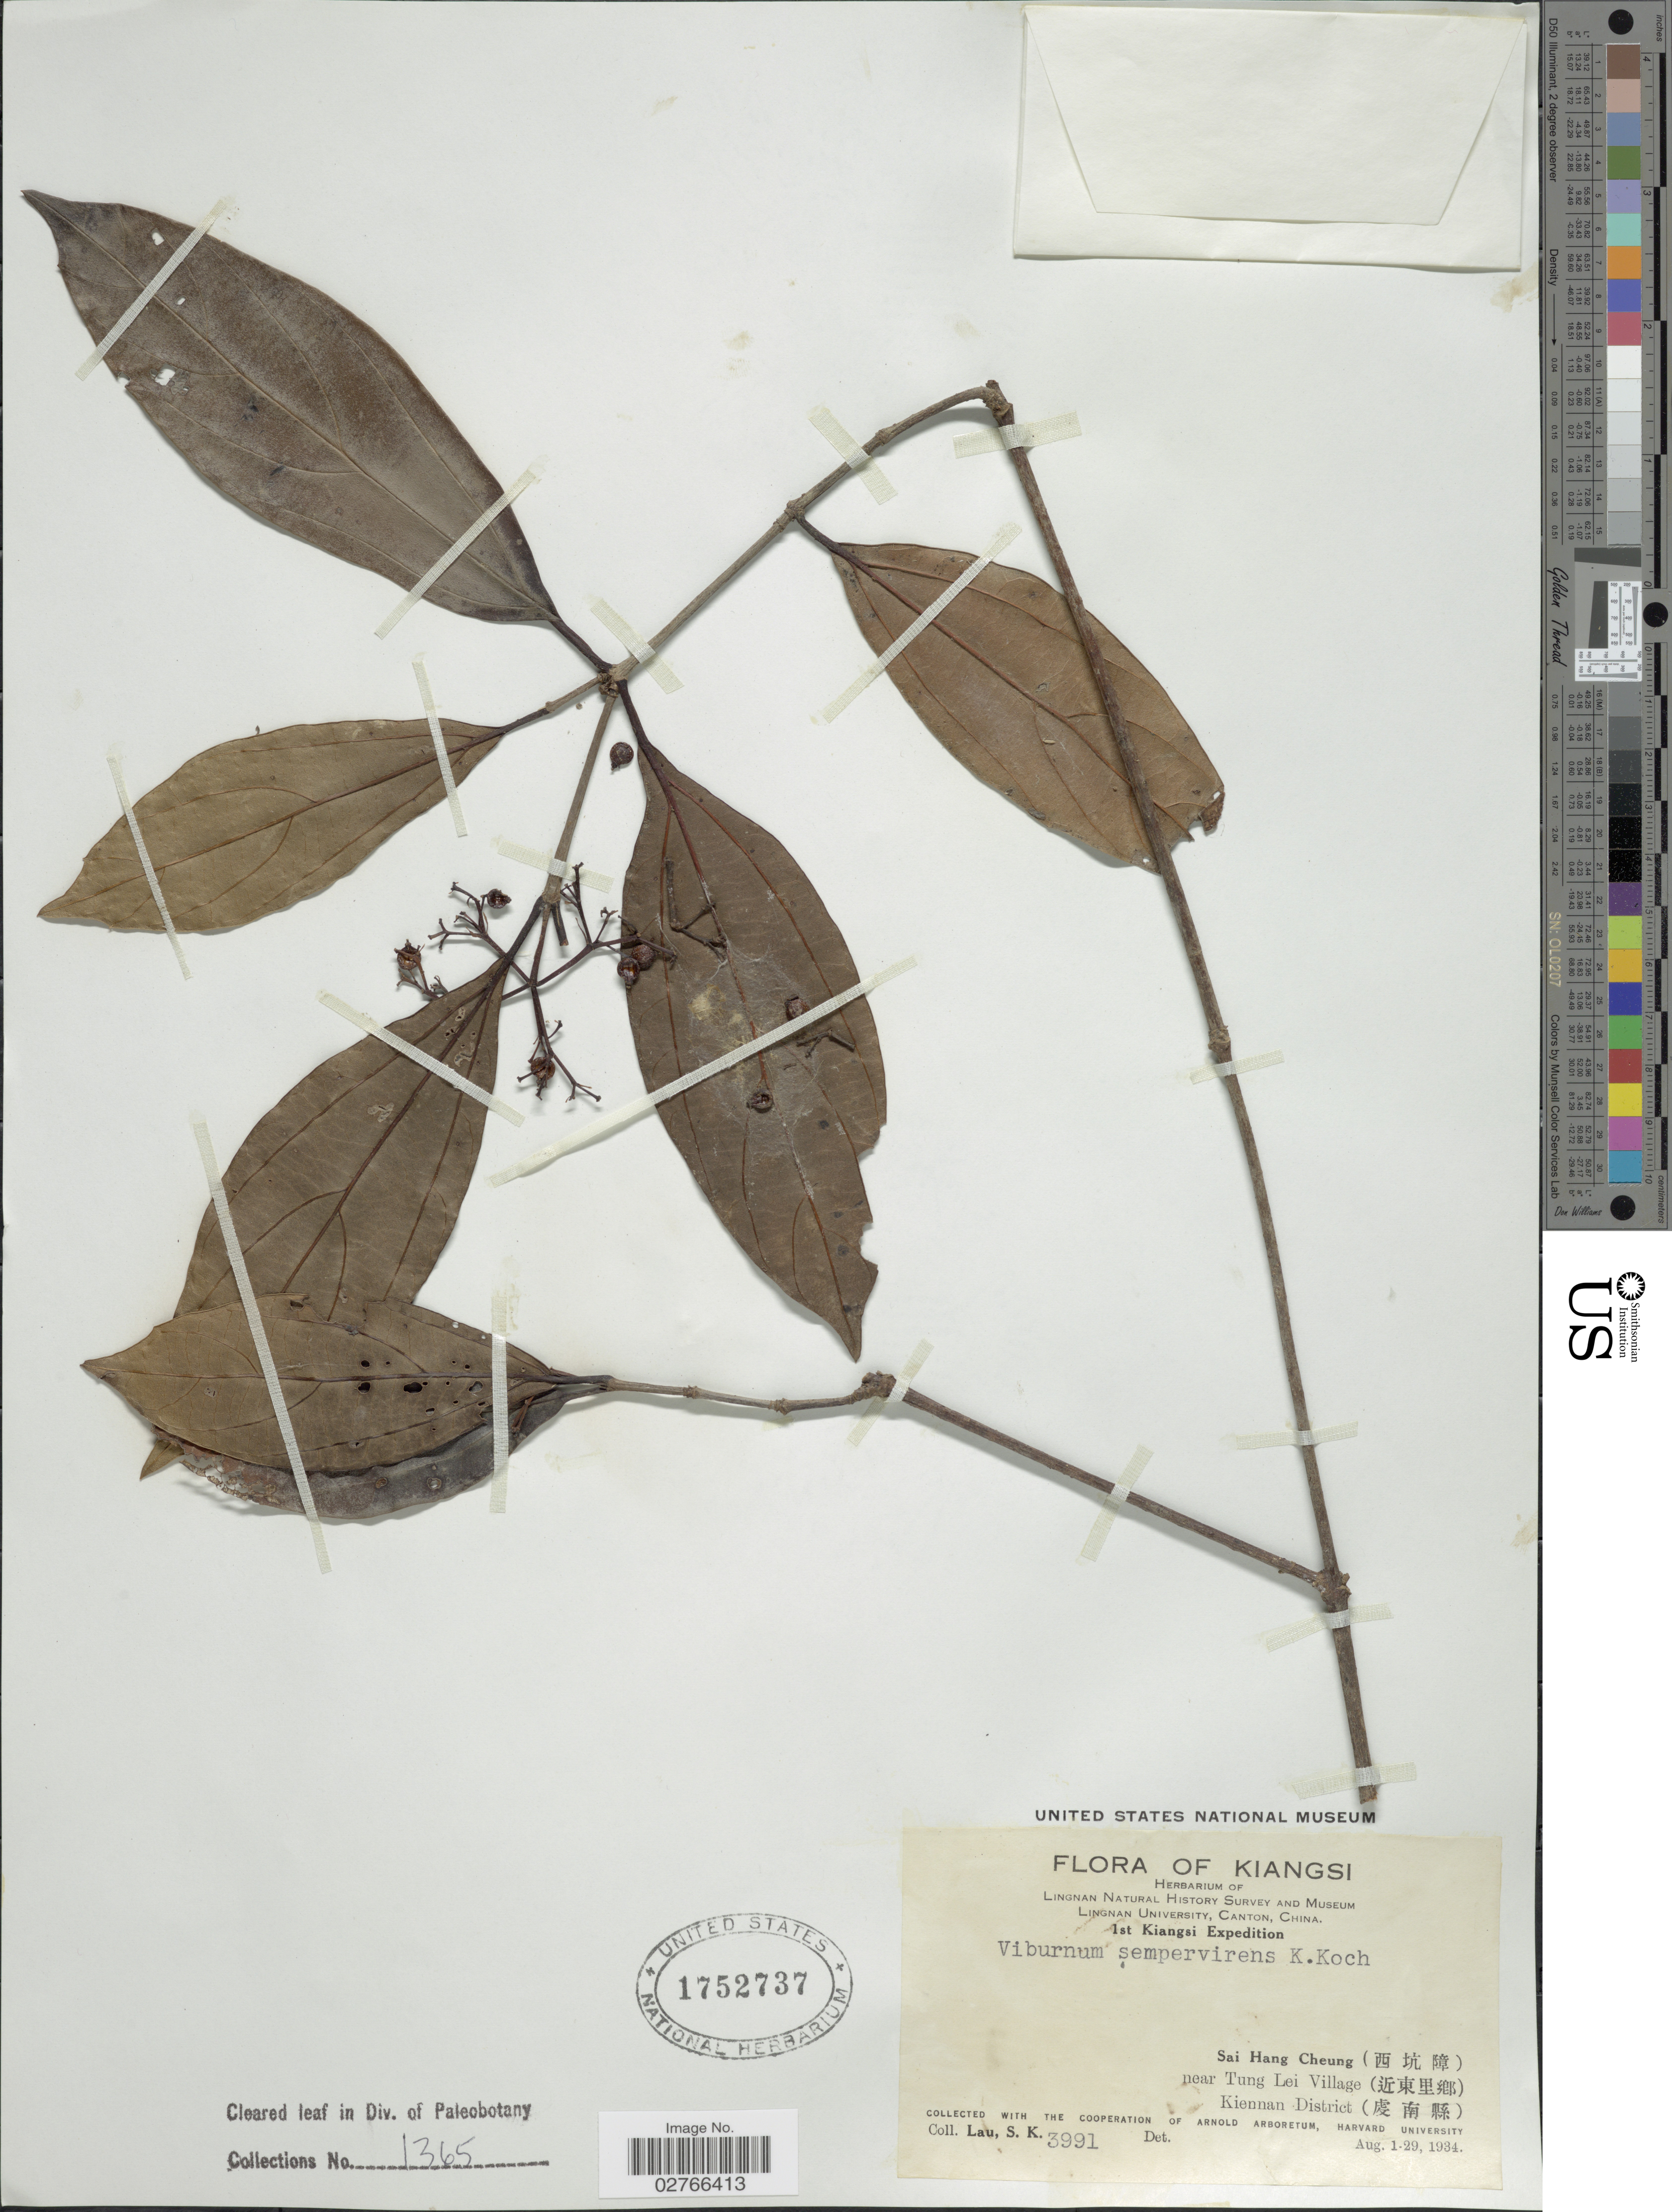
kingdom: Plantae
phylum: Tracheophyta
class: Magnoliopsida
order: Dipsacales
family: Viburnaceae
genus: Viburnum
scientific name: Viburnum sempervirens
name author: K. Koch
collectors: S. K. Lau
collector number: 3991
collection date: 1934-08-01/1934-08-29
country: China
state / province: Jiangxi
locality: Kiangsi, Sai Hang Cheung (X), near Tung Lei Village (X), Kiennan District (X).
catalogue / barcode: US 1752737